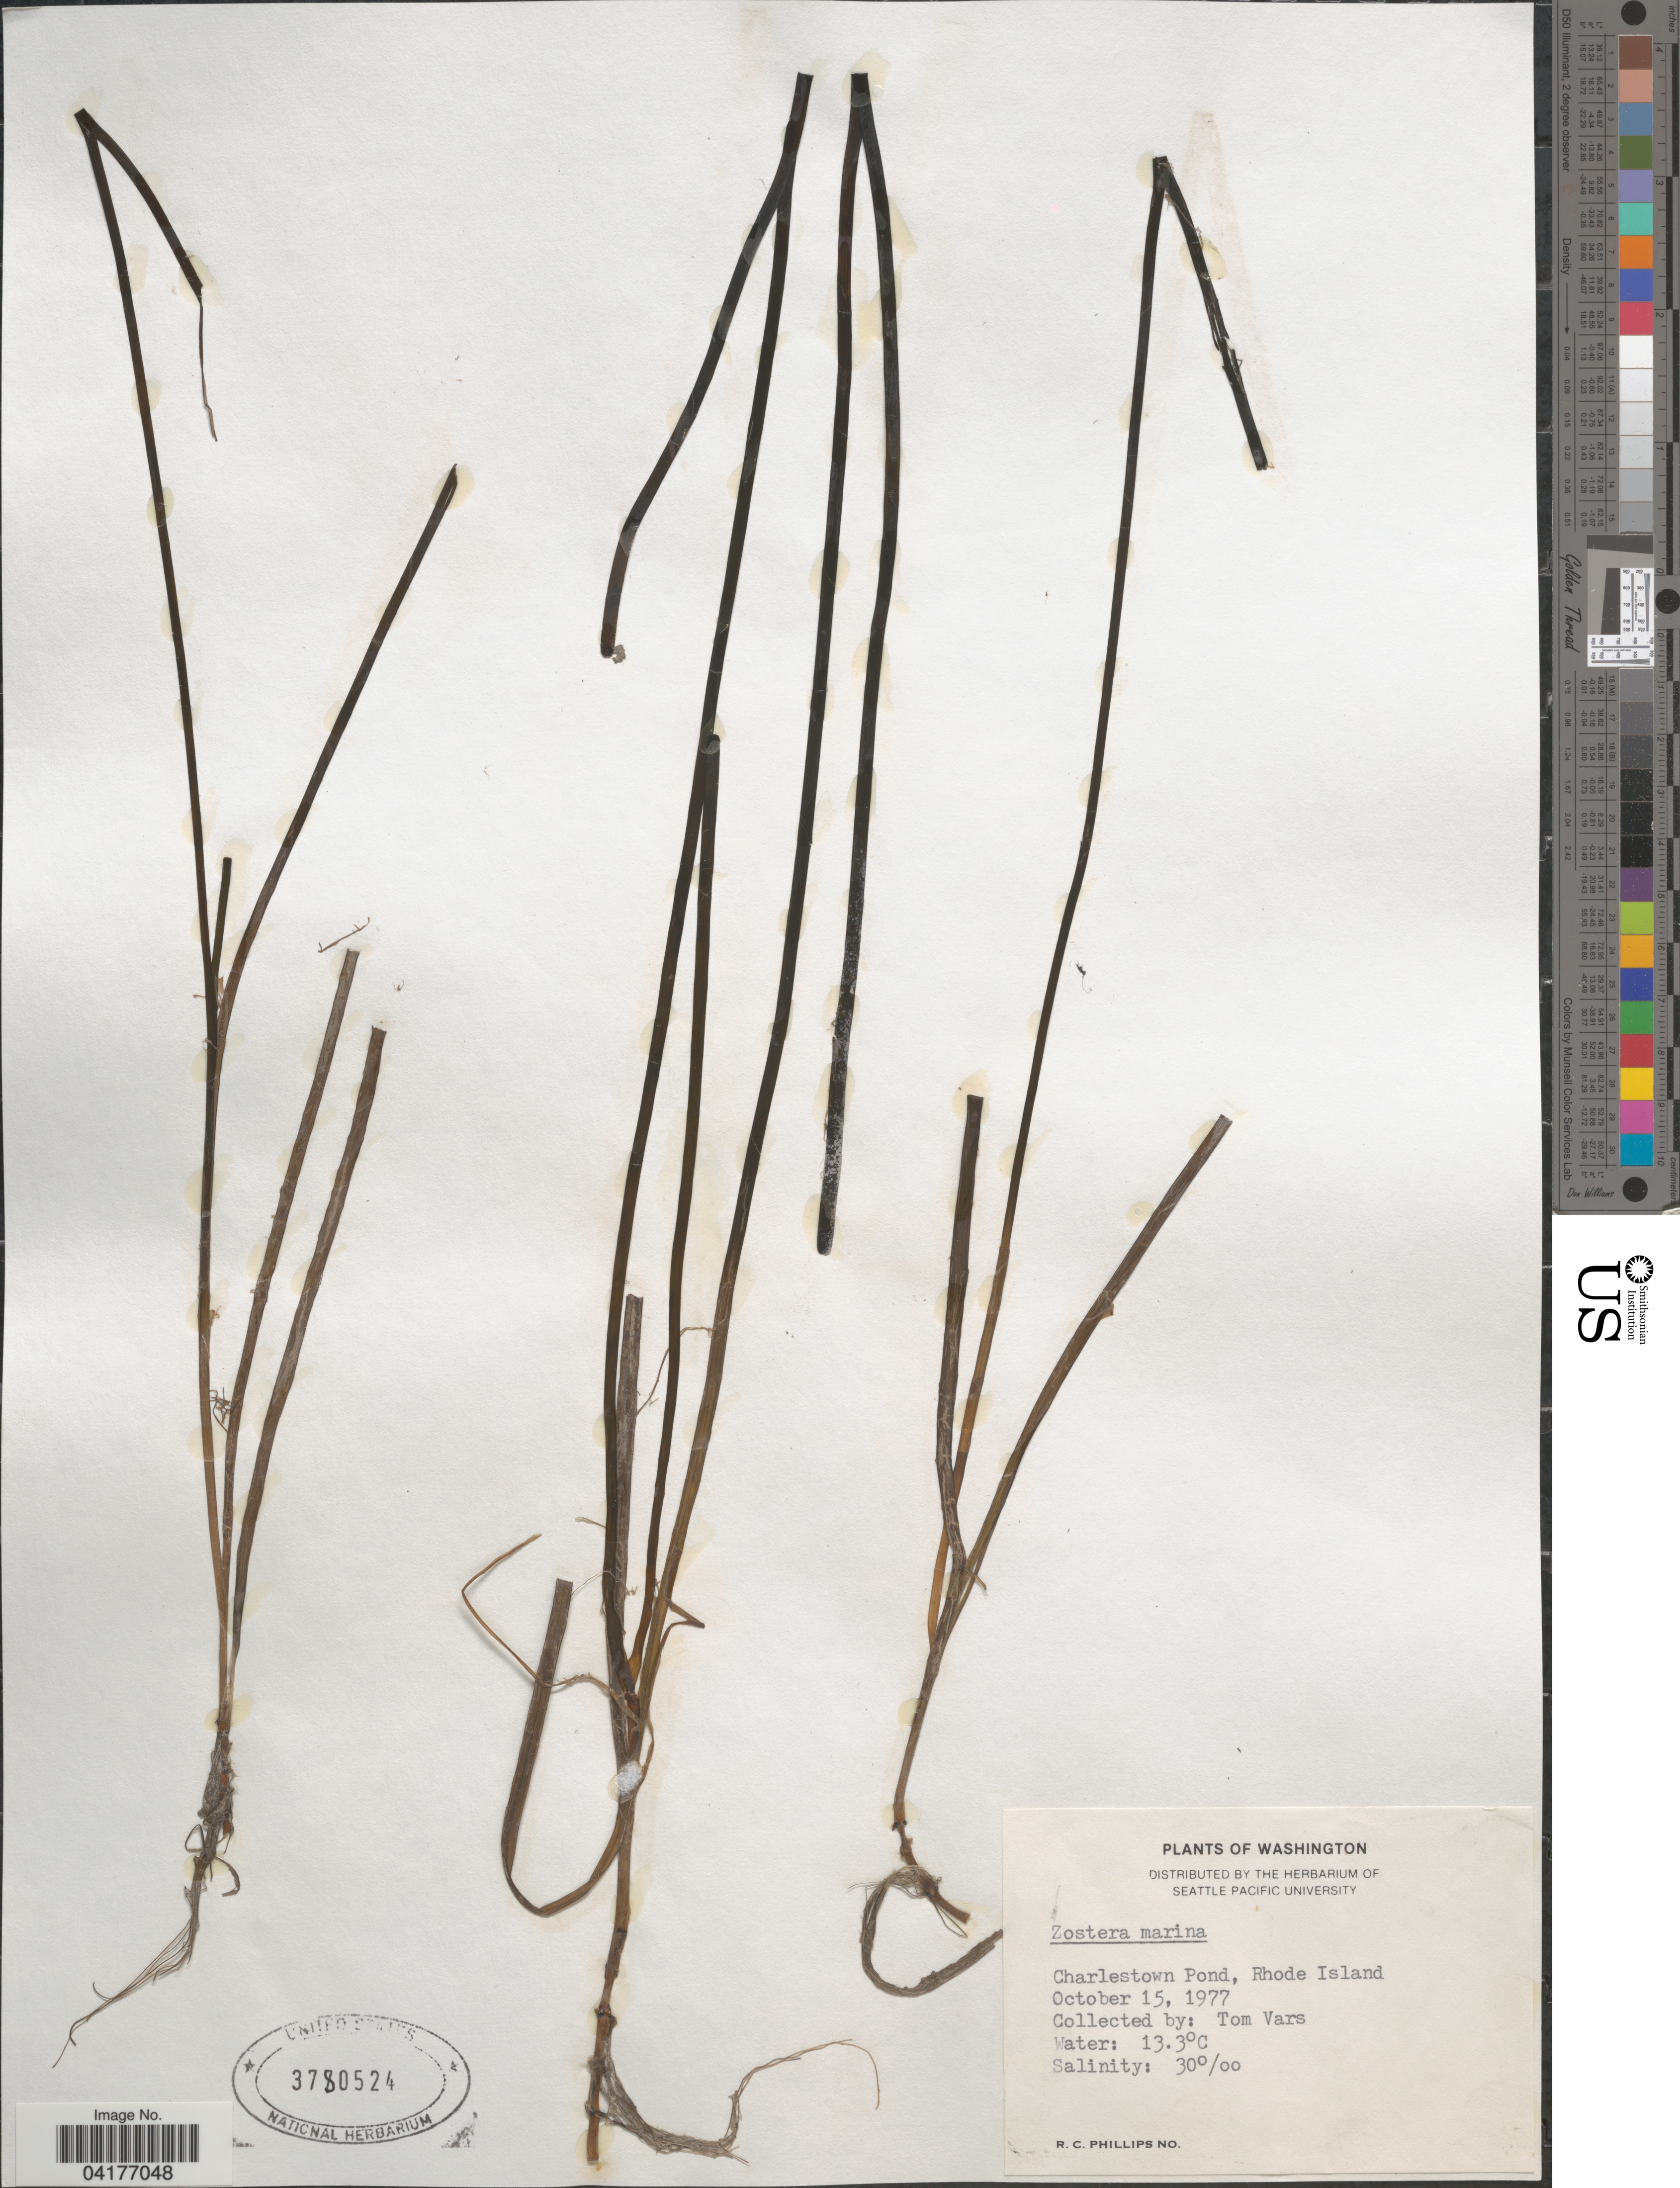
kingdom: Plantae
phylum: Tracheophyta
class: Liliopsida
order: Alismatales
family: Zosteraceae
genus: Zostera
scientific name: Zostera marina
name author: L.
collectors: T. Vars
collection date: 1977-10-15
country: United States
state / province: Rhode Island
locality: Charlestown Pond.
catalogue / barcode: US 3780524